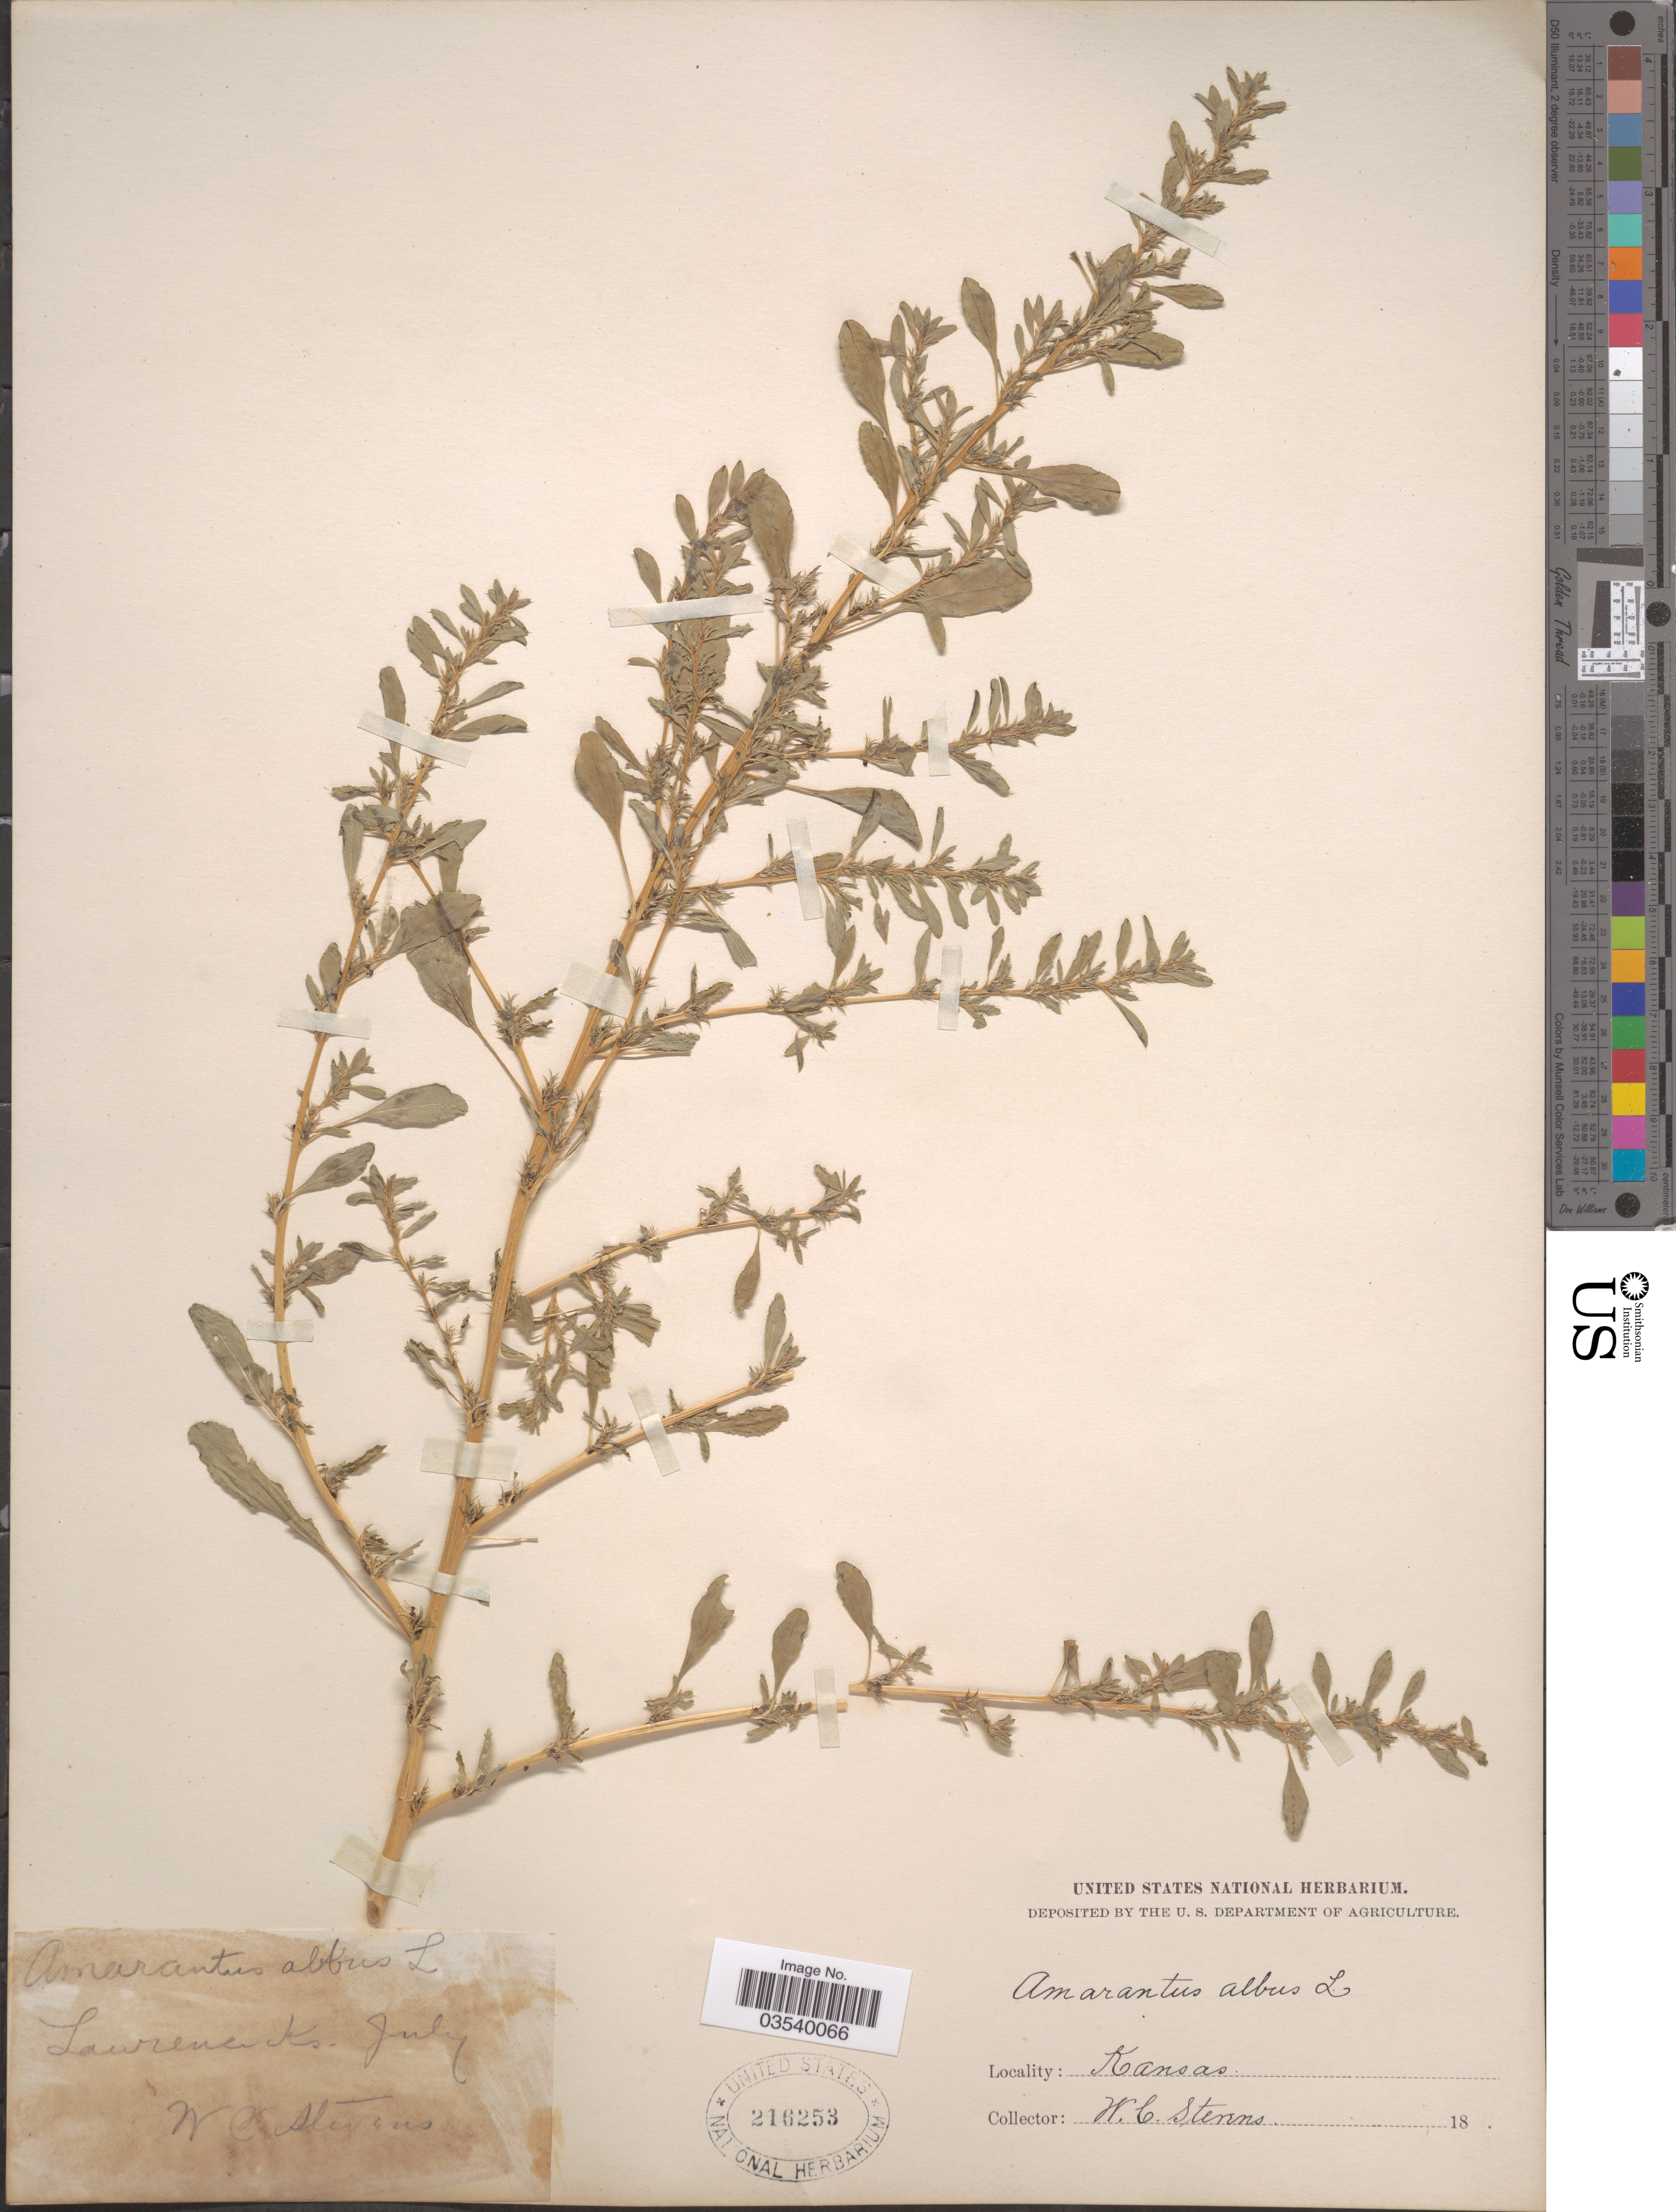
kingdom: Plantae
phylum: Tracheophyta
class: Magnoliopsida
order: Caryophyllales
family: Amaranthaceae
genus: Amaranthus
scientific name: Amaranthus albus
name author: L.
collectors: W. C. Stevens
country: United States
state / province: Kansas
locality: Lawrence.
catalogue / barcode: US 216253